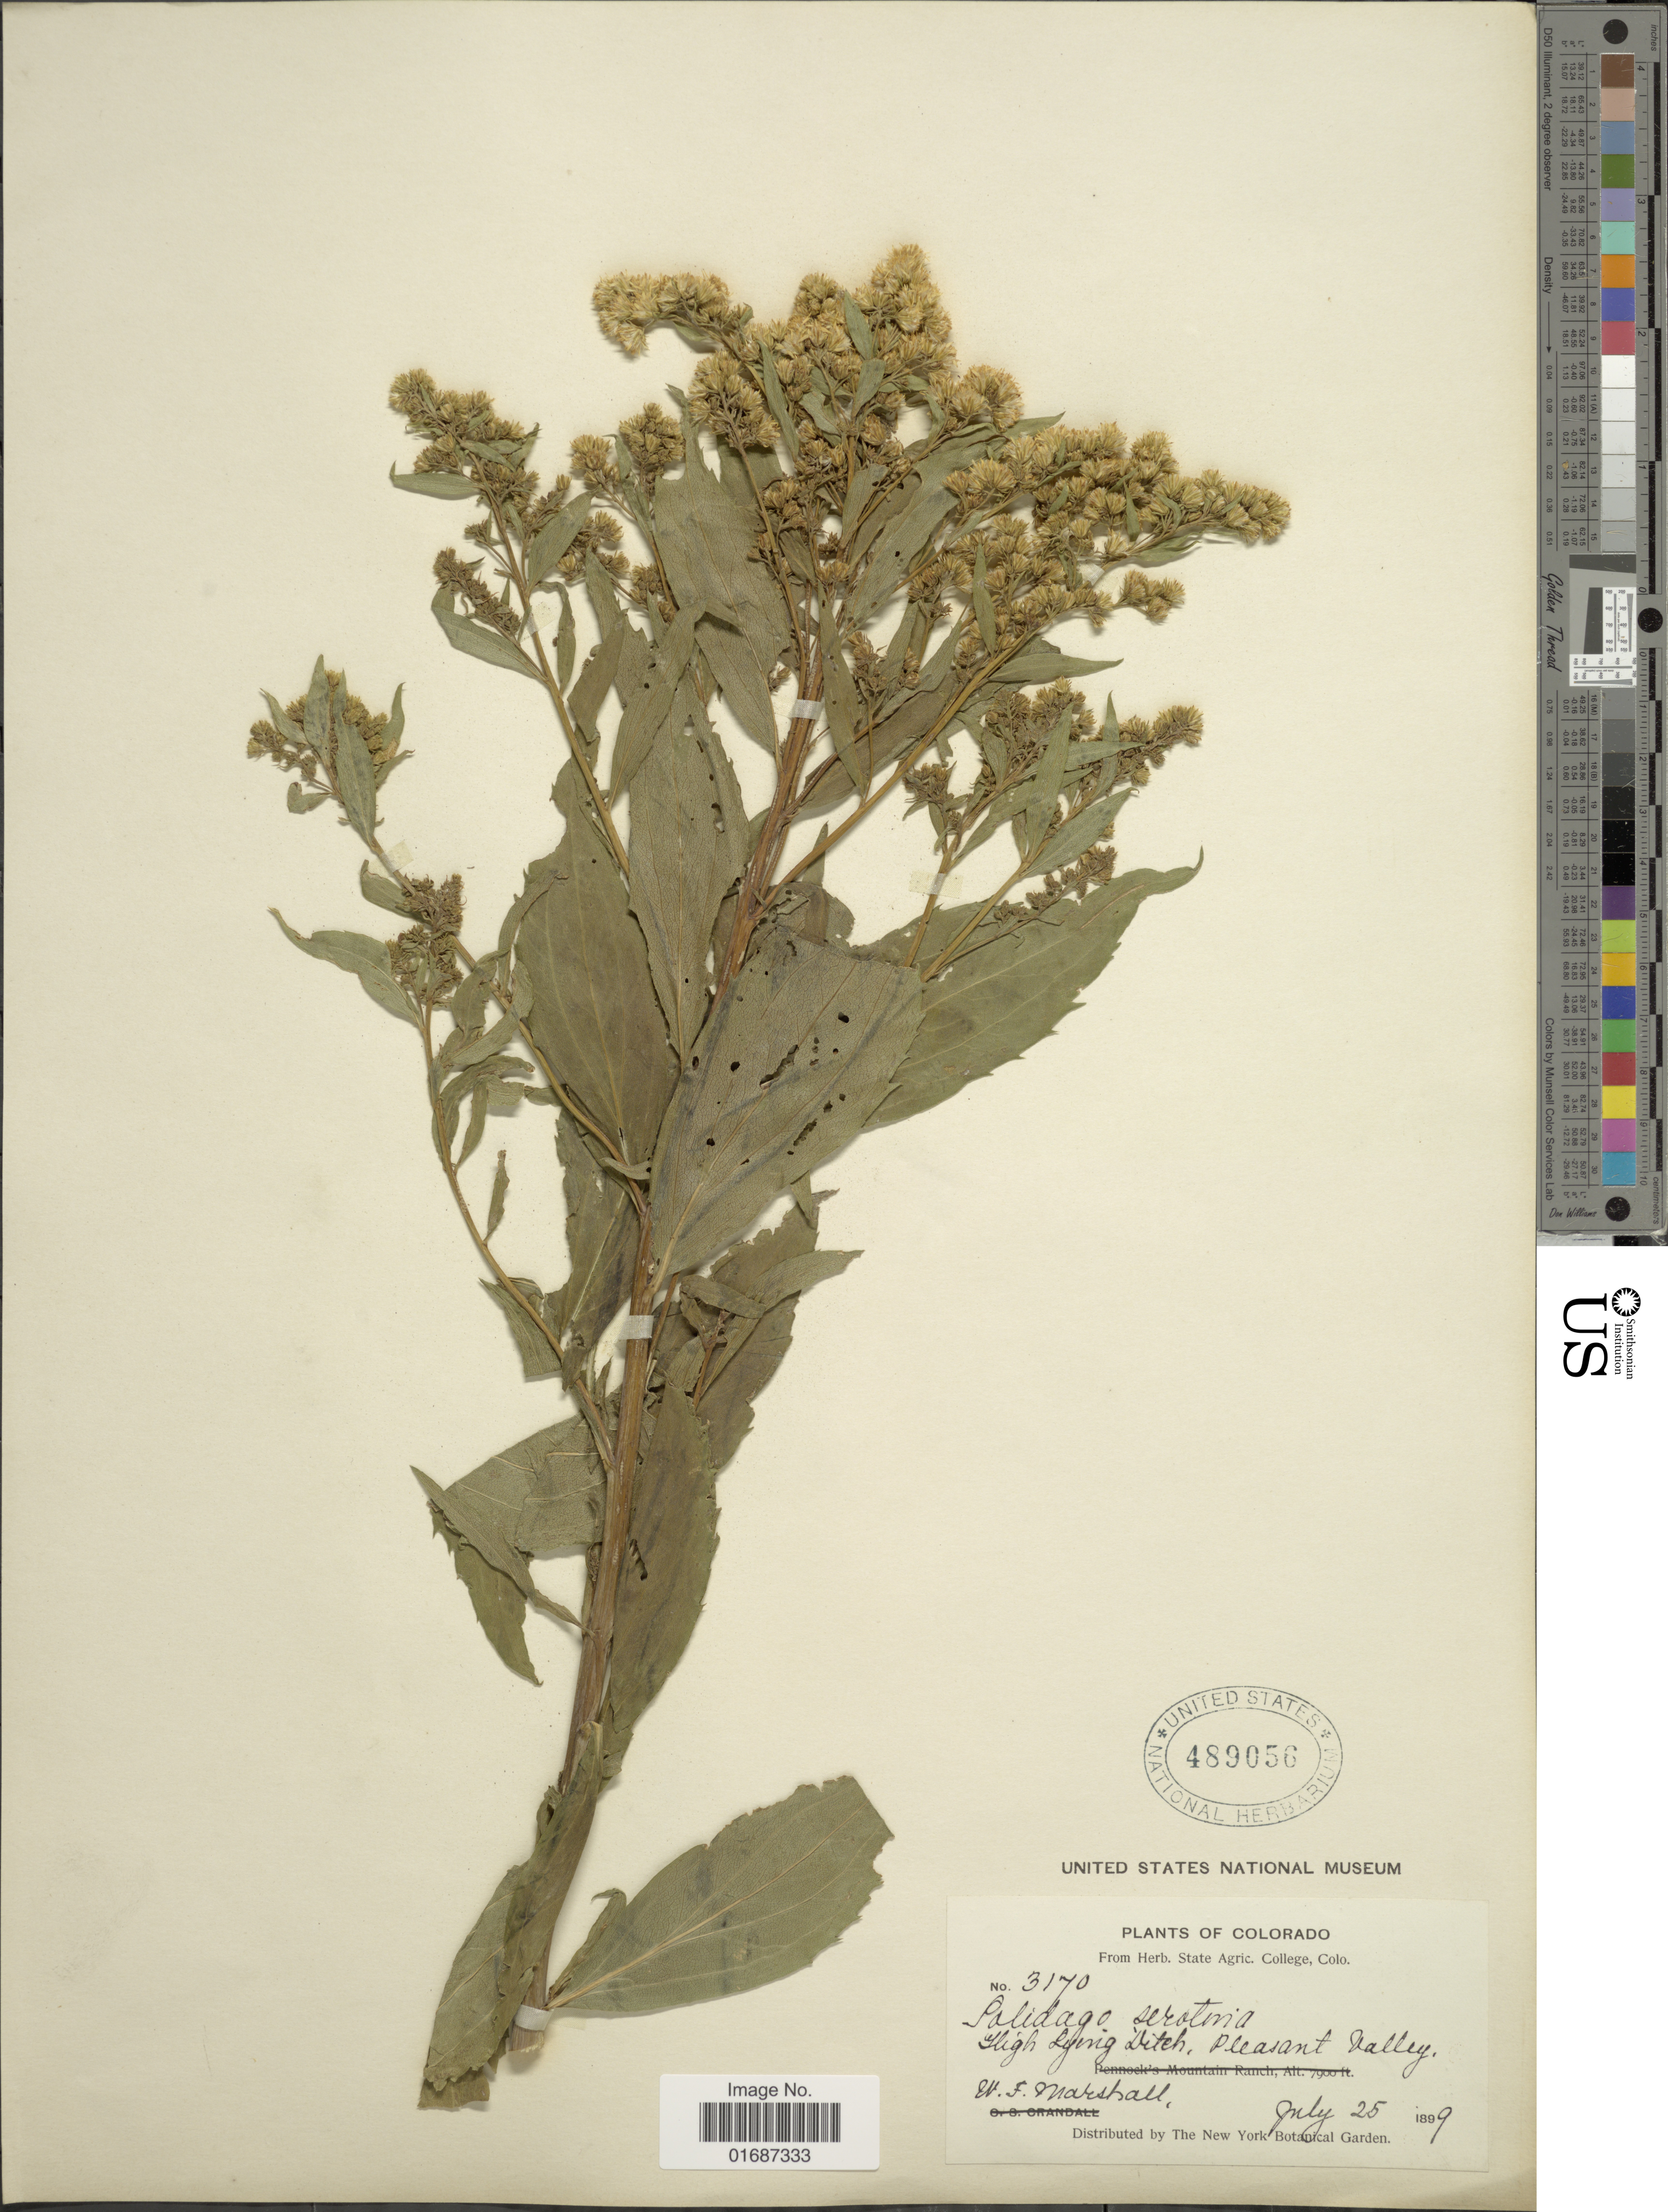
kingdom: Plantae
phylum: Tracheophyta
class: Magnoliopsida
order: Asterales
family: Asteraceae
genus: Solidago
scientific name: Solidago gigantea var. leiophylla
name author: Fernald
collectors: W. F. Marshall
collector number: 3170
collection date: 1899-07-25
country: United States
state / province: Colorado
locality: High Lying Ditch, Pleasant Valley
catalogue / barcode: US 489056